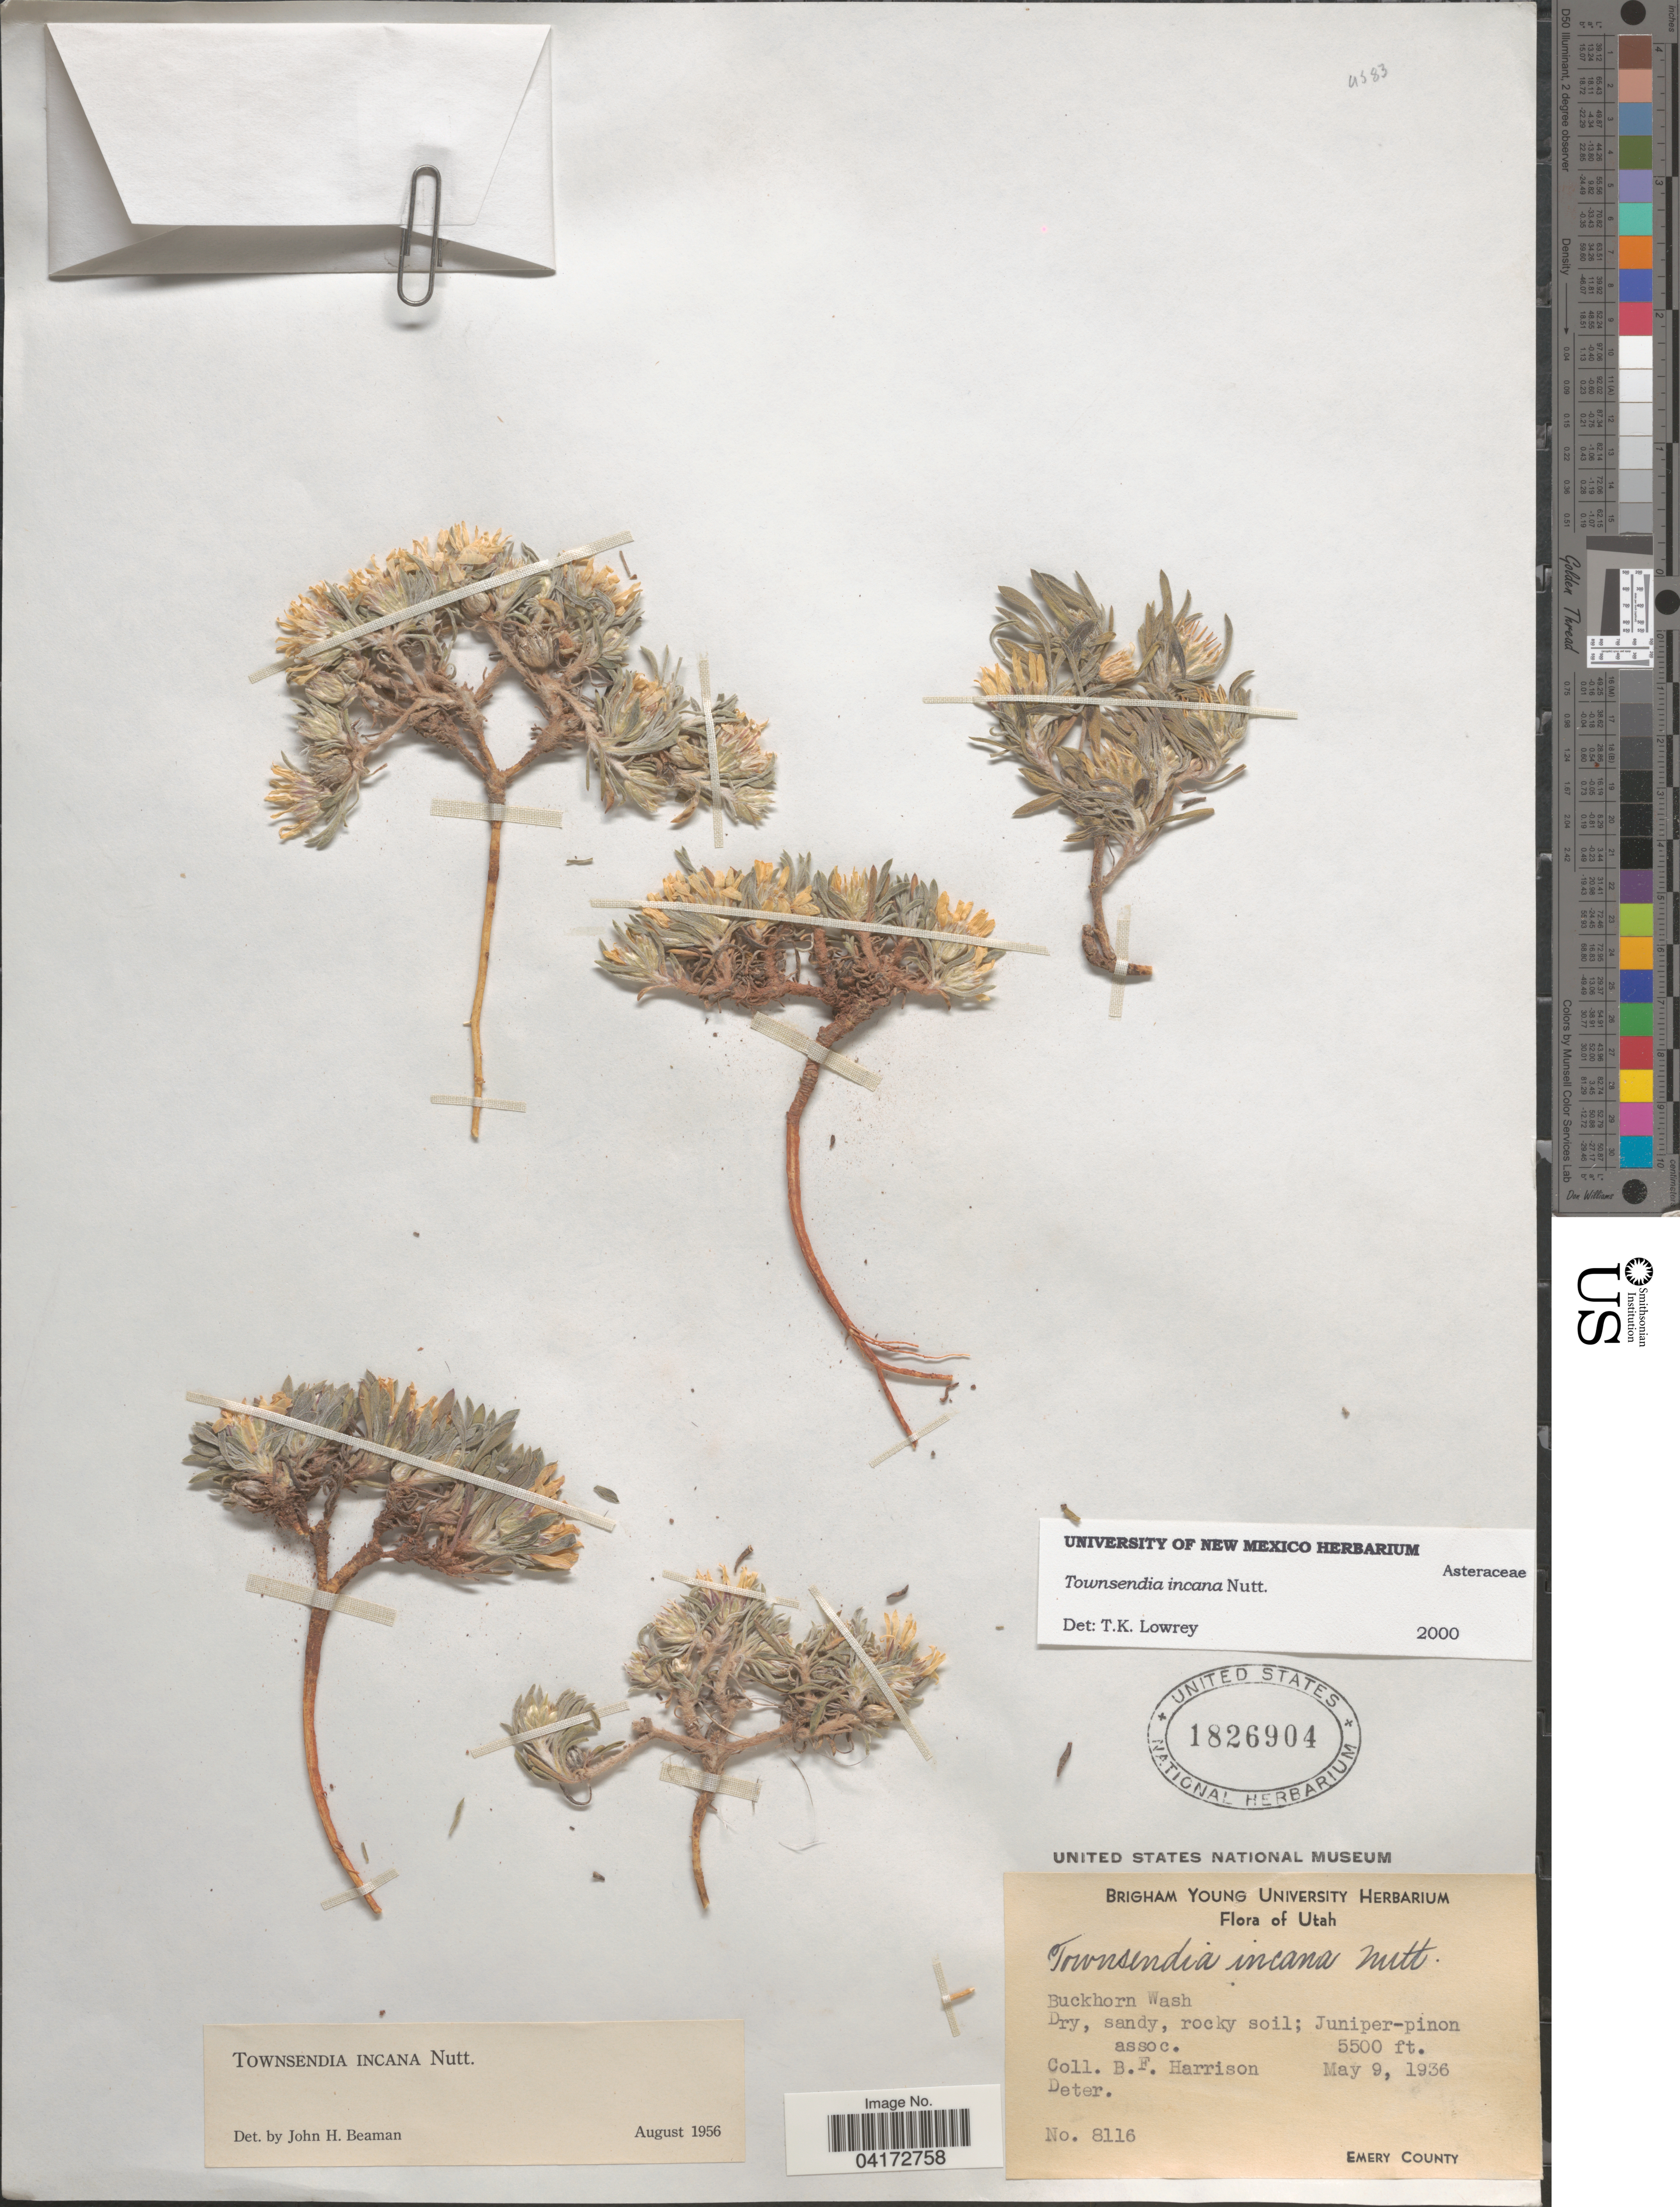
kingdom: Plantae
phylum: Tracheophyta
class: Magnoliopsida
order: Asterales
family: Asteraceae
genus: Townsendia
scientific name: Townsendia incana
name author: Nutt.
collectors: B. F. Harrison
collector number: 8116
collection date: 1936-05-09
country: United States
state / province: Utah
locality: Buckhorn Wash. Emery County.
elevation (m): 1676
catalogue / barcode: US 1826904